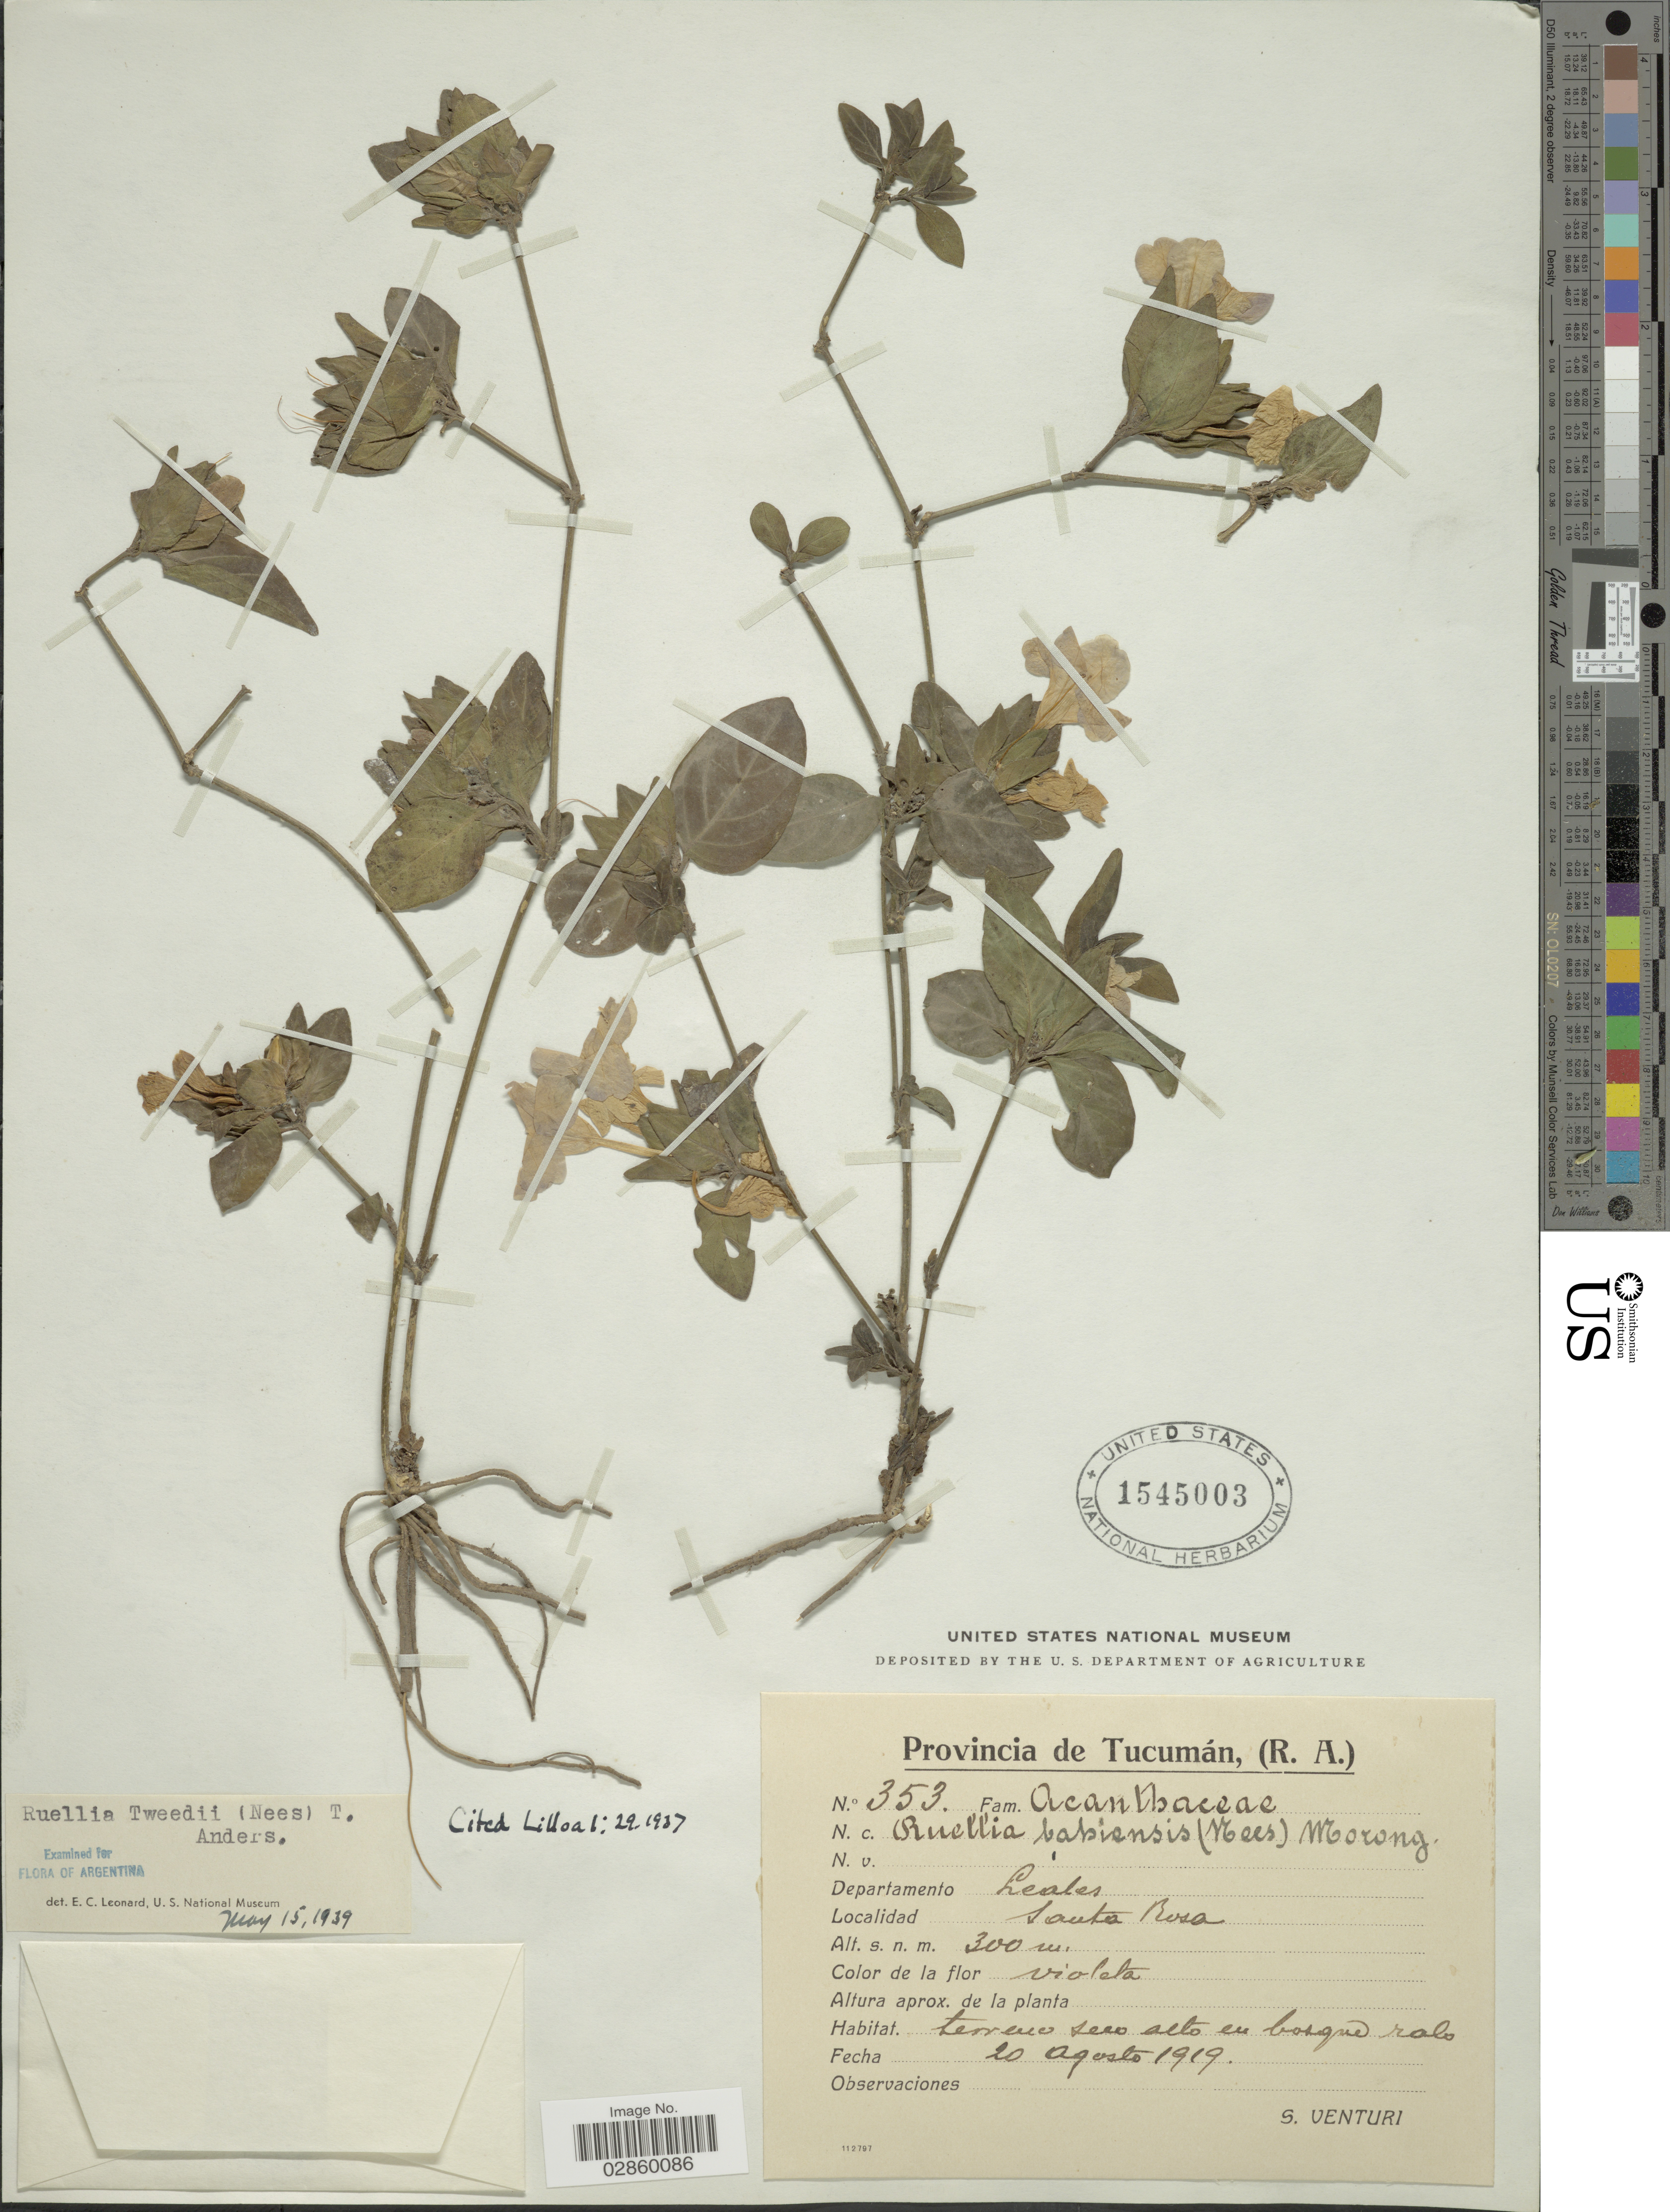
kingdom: Plantae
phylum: Tracheophyta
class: Magnoliopsida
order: Lamiales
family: Acanthaceae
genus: Ruellia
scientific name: Ruellia erythropus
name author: (Nees) Lindau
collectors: S. Venturi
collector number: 353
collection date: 1919-08-20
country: Argentina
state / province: Tucuman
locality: Provincia de Tucumán, (R. A.), Departamento Leales, Santa Rosa.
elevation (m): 300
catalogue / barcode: US 1545003